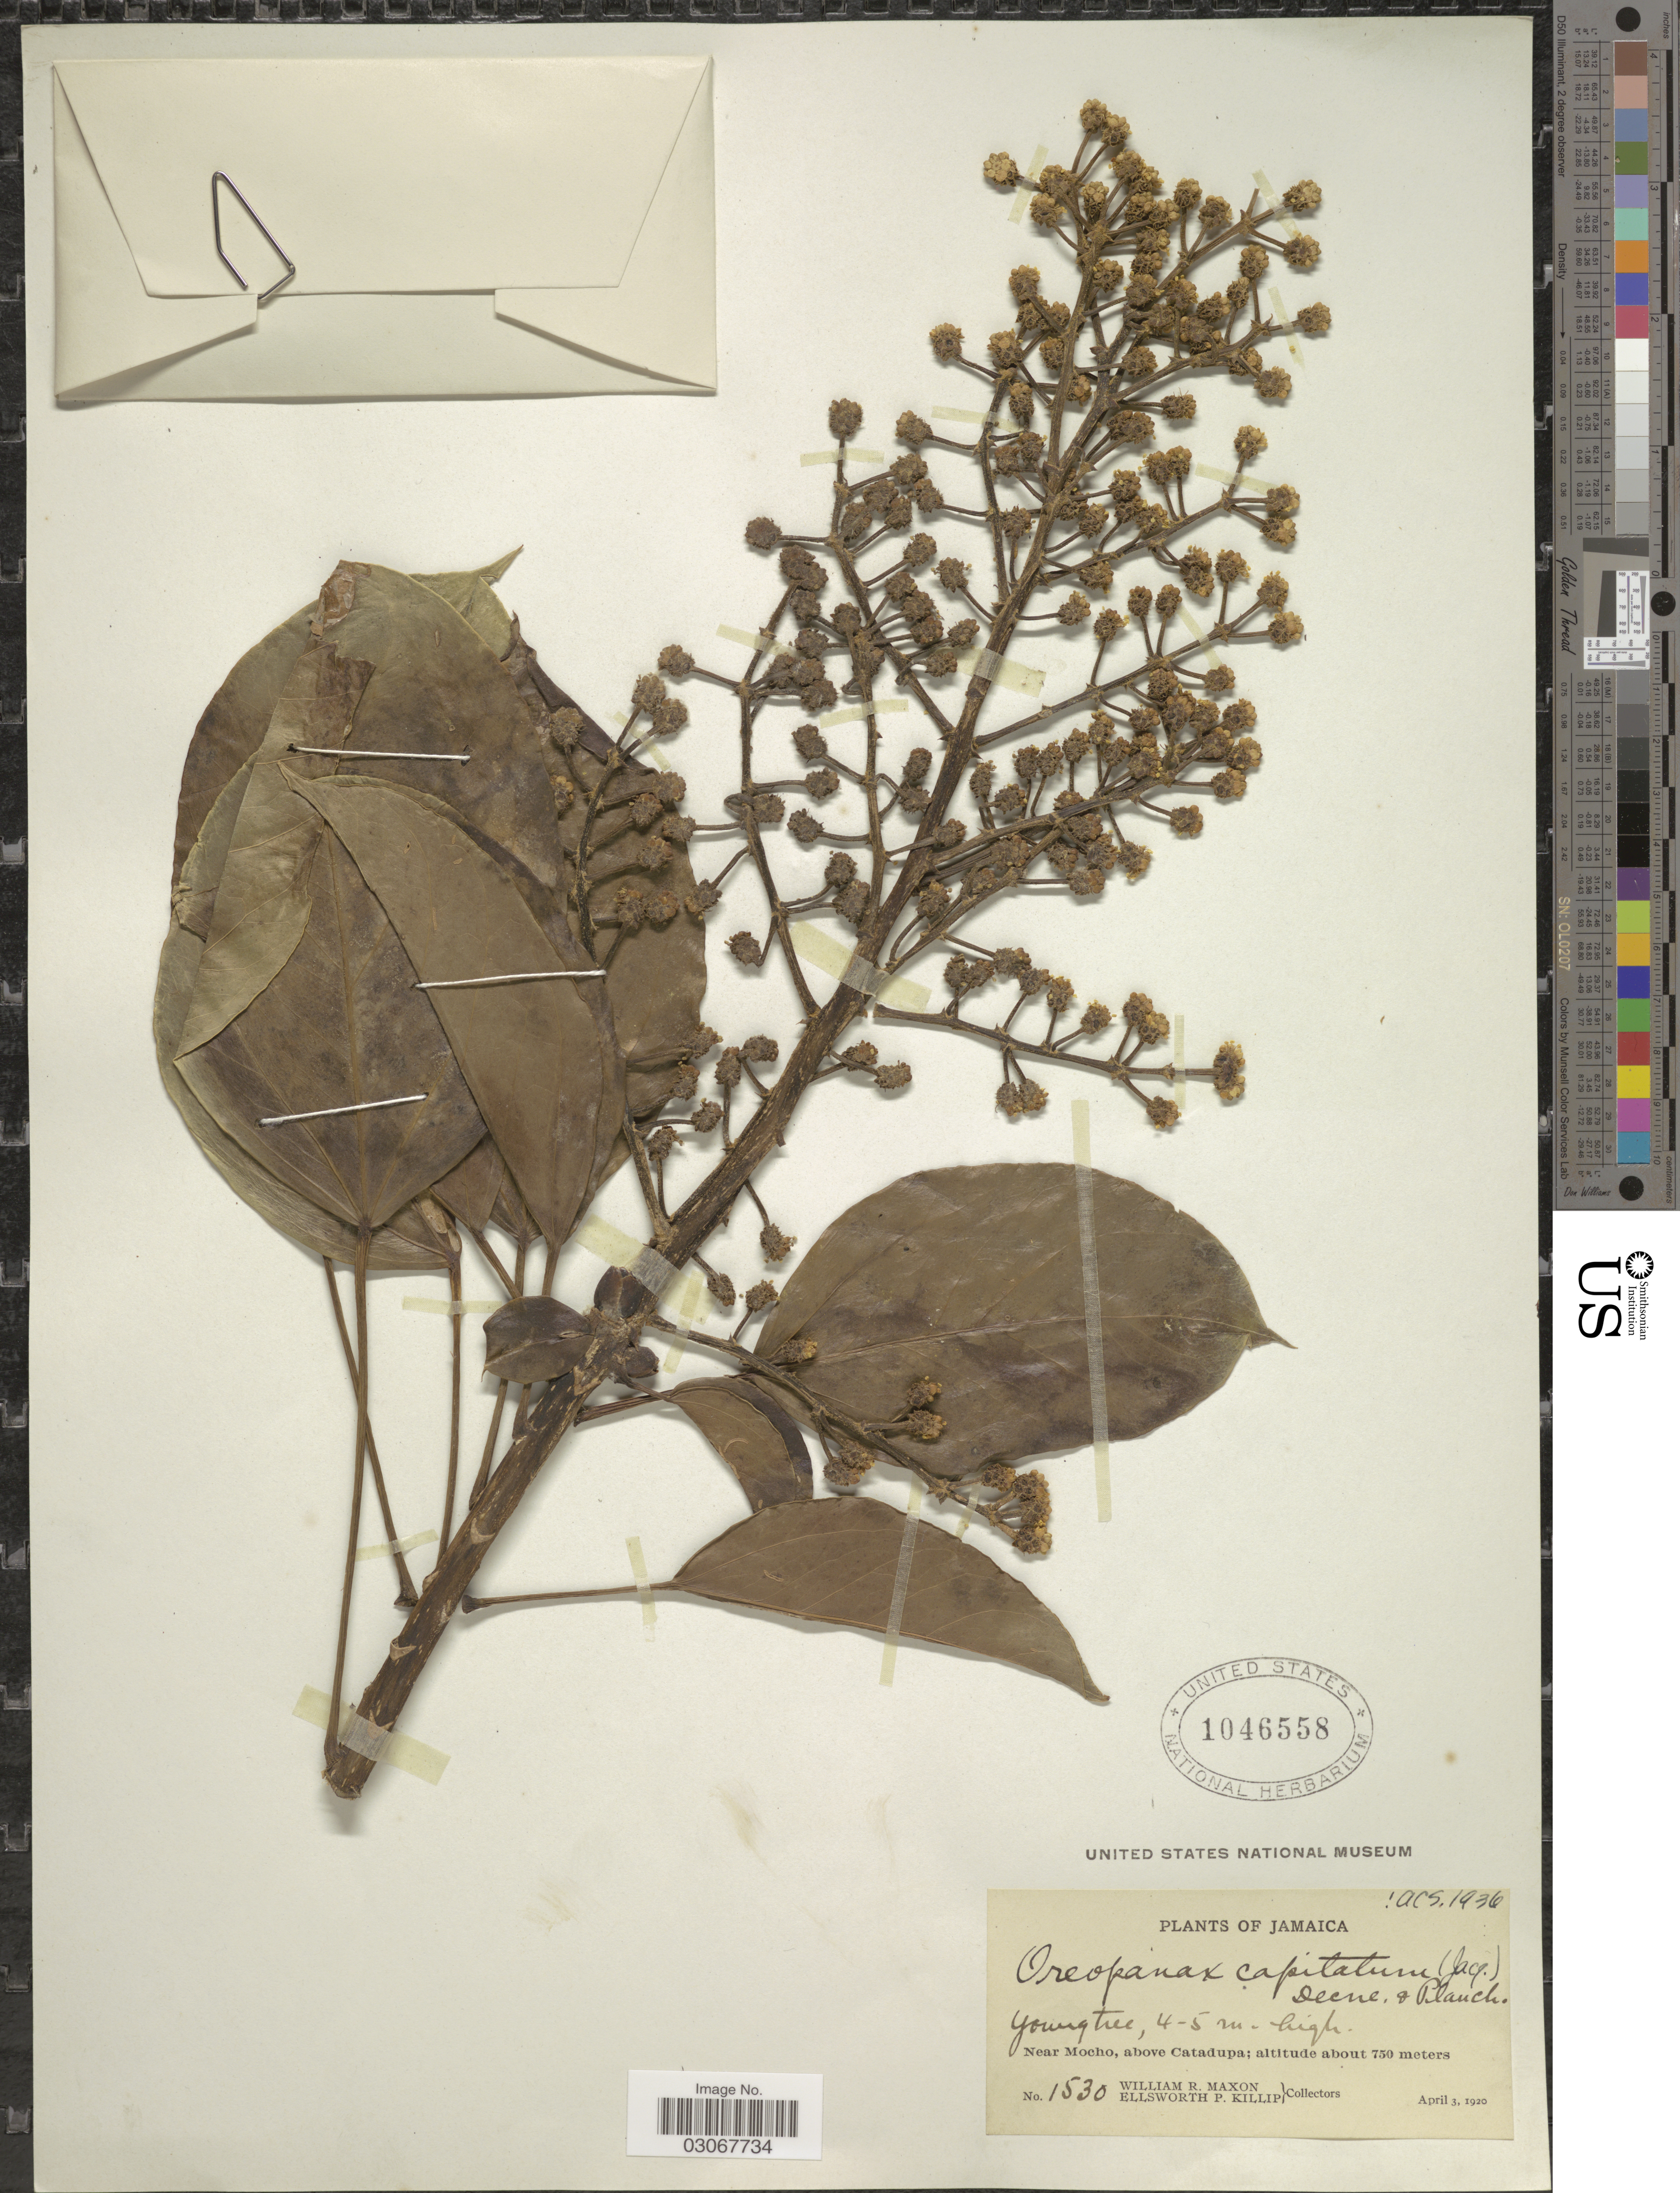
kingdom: Plantae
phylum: Tracheophyta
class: Magnoliopsida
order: Apiales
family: Araliaceae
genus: Oreopanax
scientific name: Oreopanax capitatus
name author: (Jacq.) Decne. & Planch.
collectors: W. R. Maxon & E. P. Killip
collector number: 1530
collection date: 1920-04-03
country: Jamaica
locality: Near Mocho, above Catadupa.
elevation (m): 750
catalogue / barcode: US 1046558